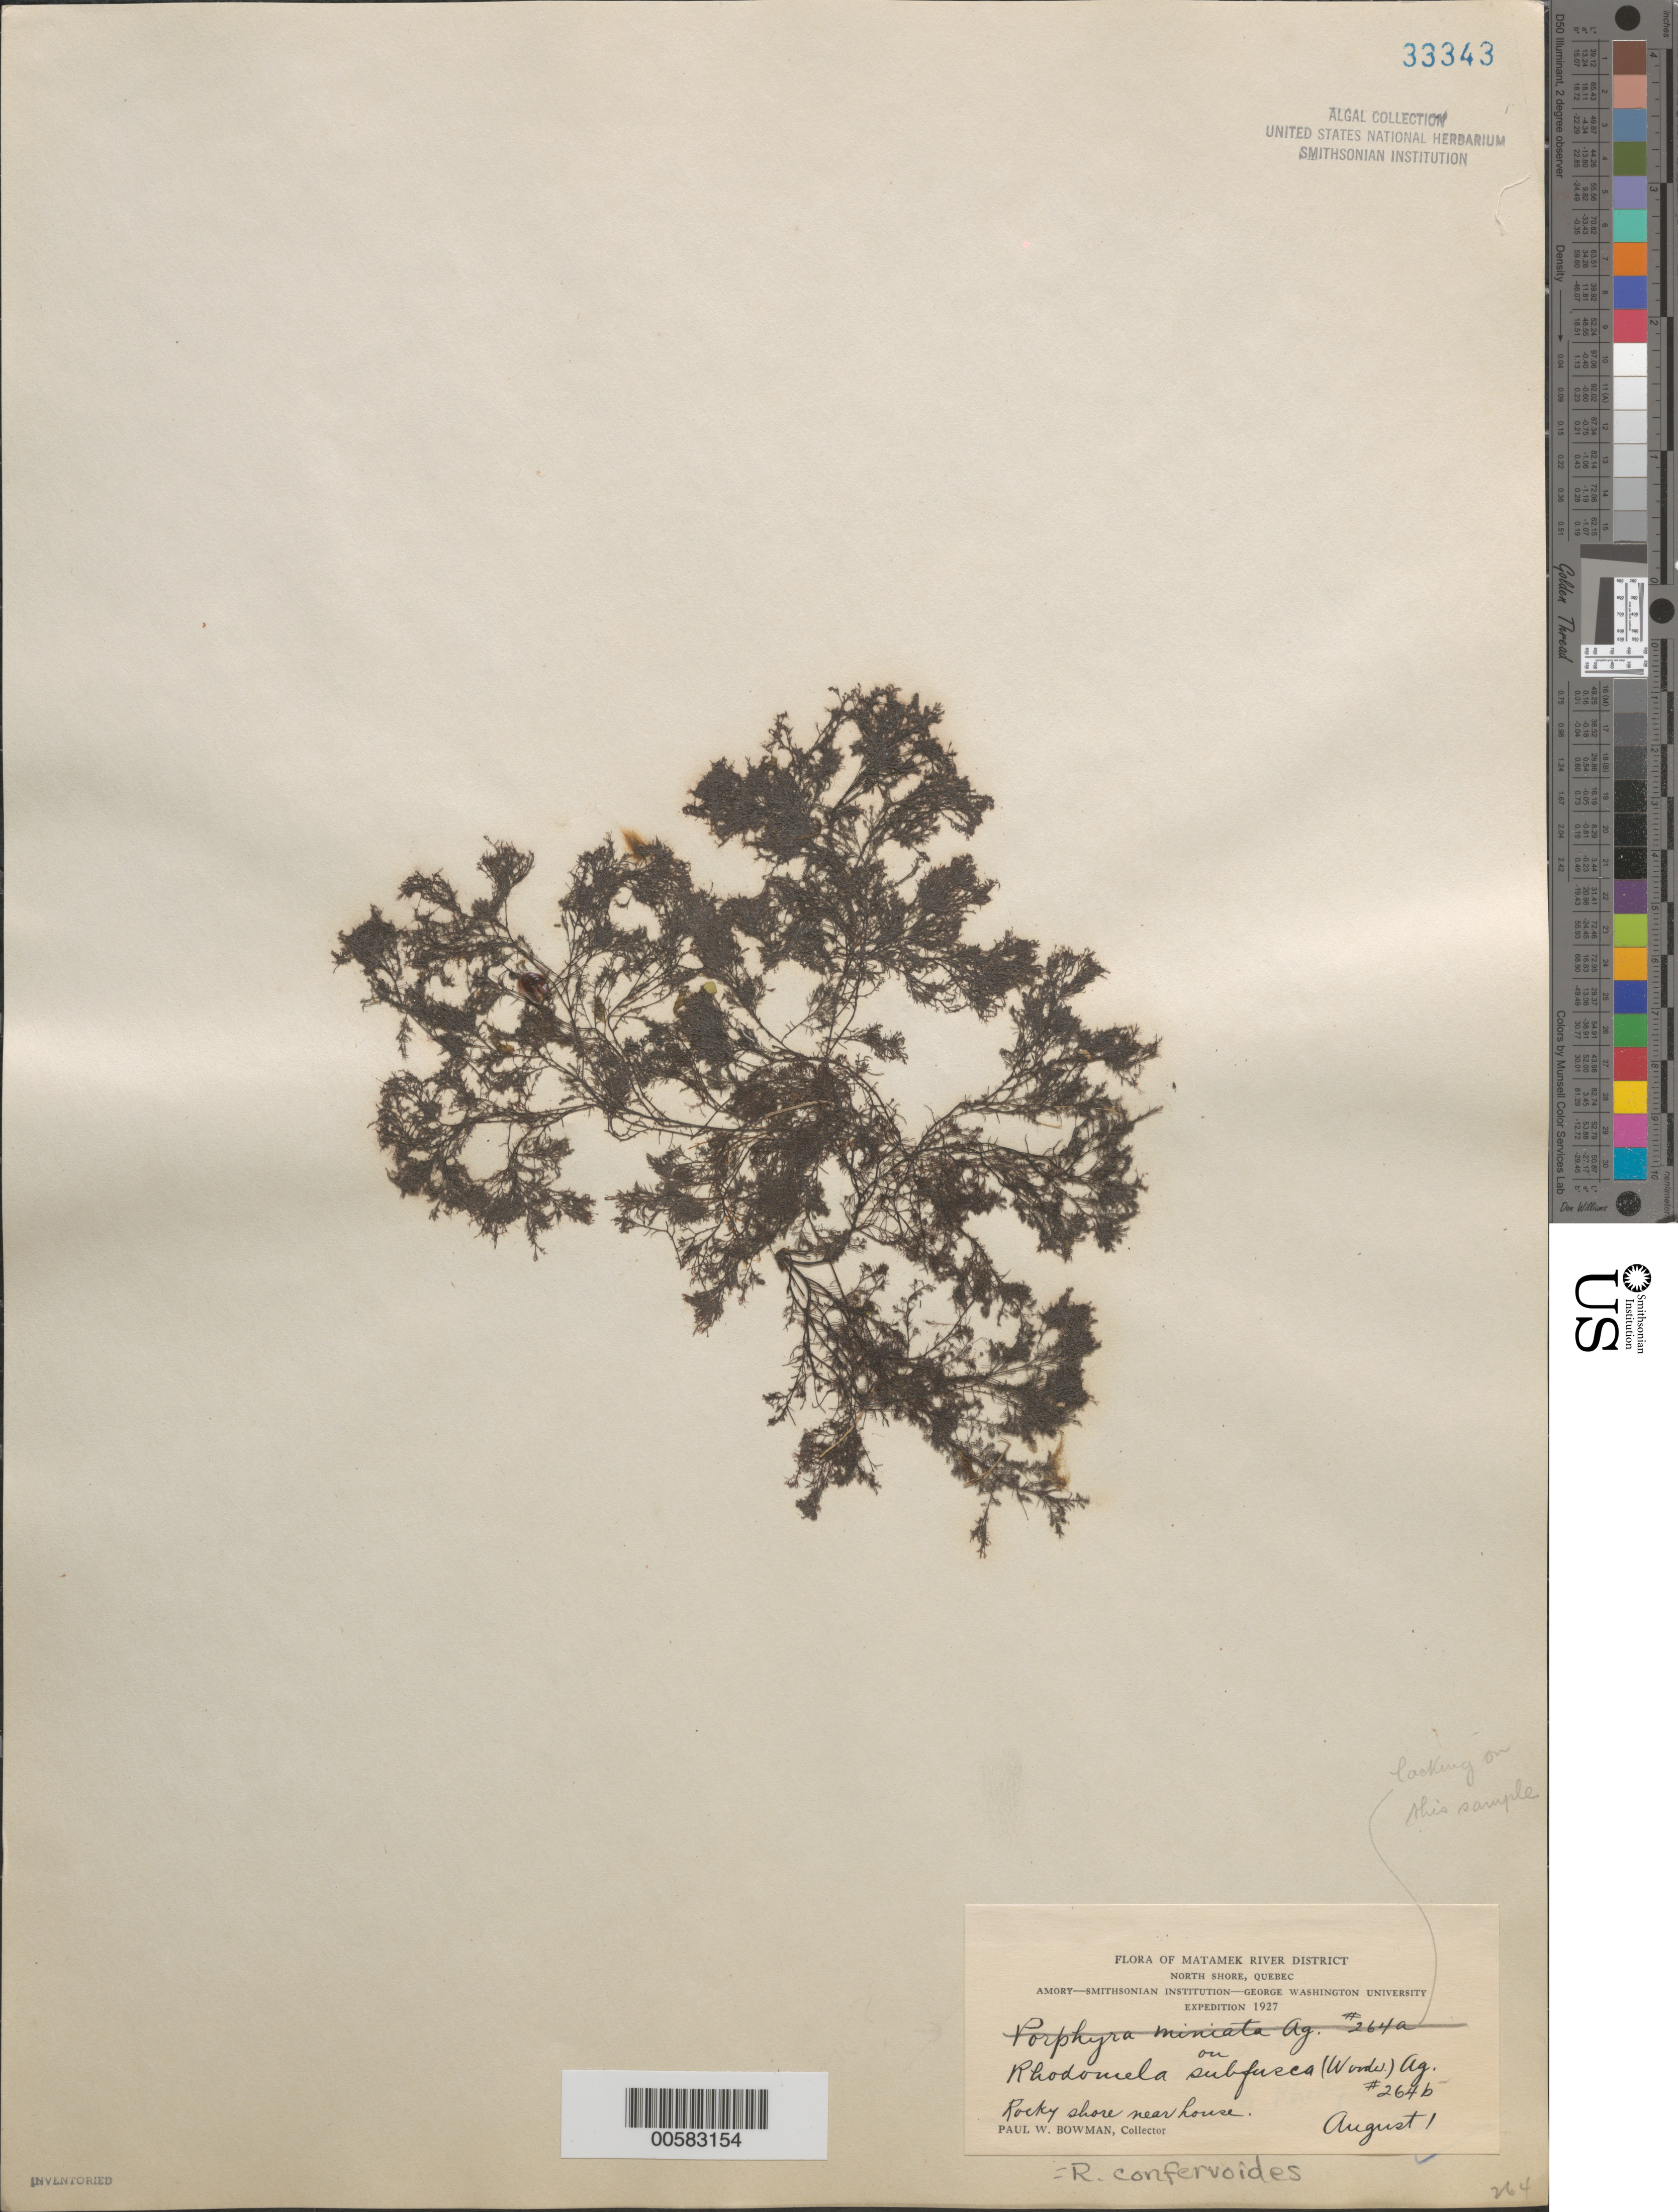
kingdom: Plantae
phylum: Rhodophyta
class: Florideophyceae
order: Ceramiales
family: Rhodomelaceae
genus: Rhodomela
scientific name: Rhodomela confervoides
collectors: P. Bowman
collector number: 264b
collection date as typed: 01 Aug 1927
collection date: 1927-08-01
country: Canada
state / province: Quebec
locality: Matamek river district, north shore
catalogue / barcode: US 33343